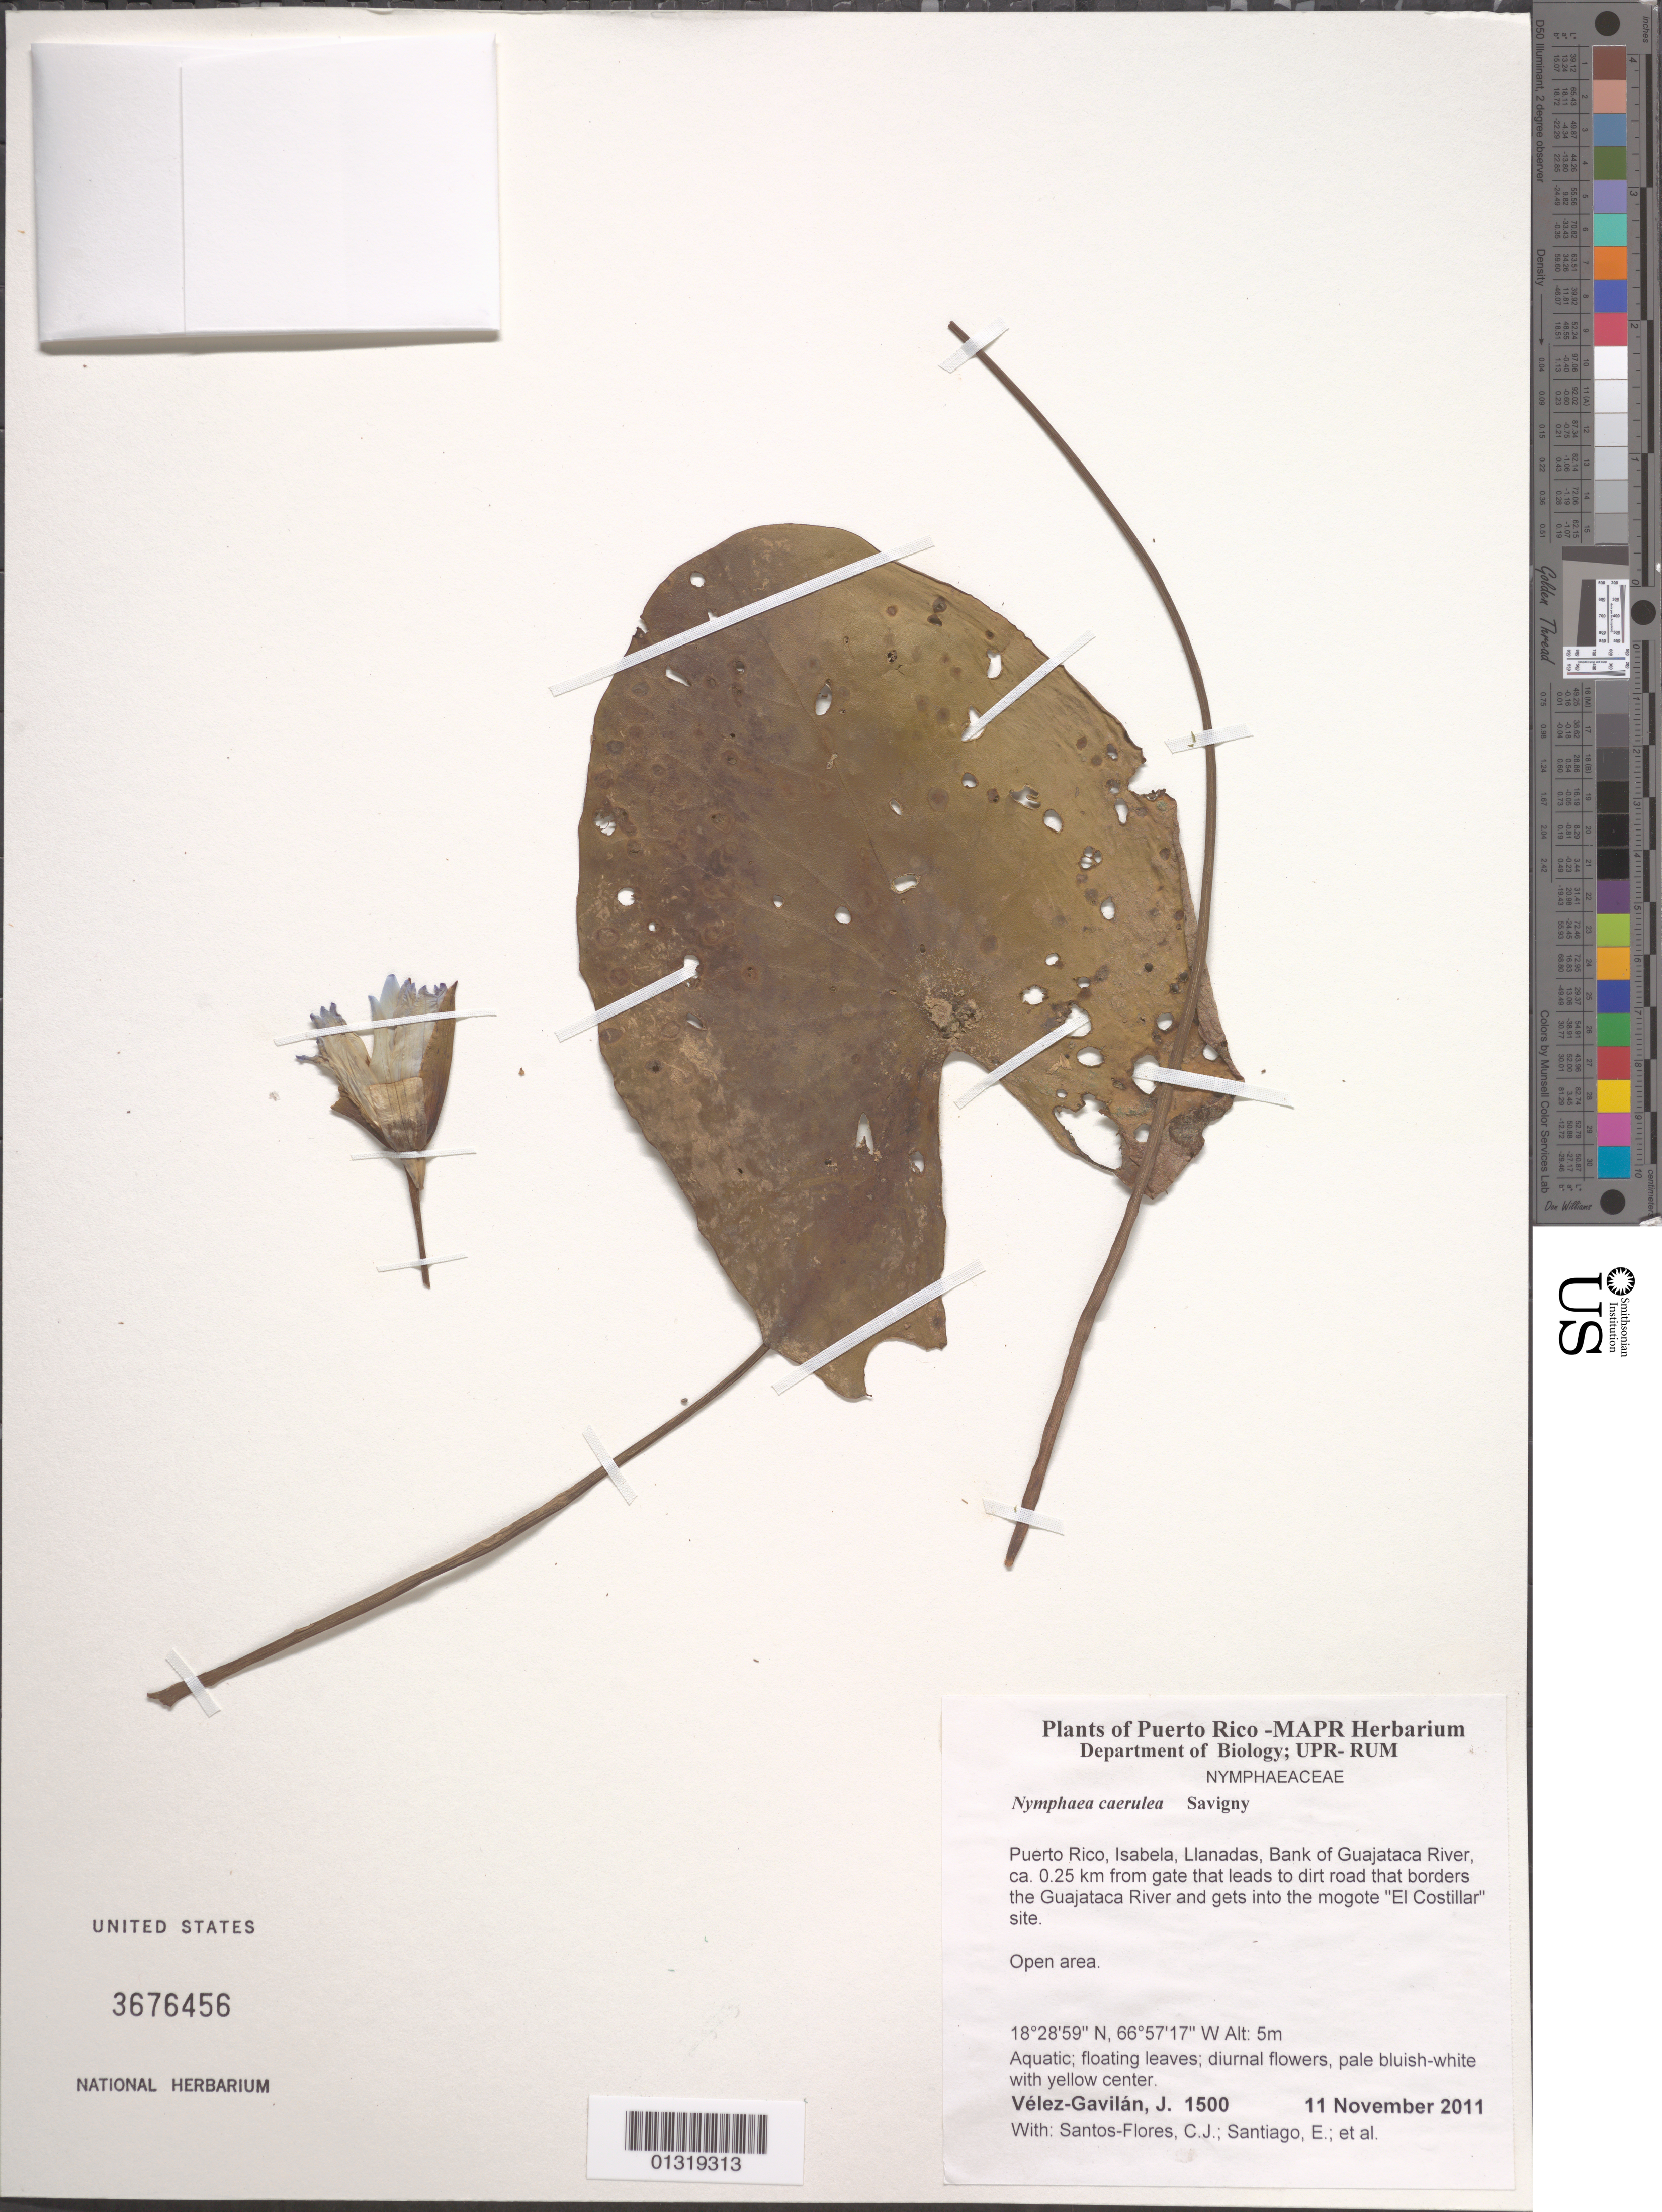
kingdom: Plantae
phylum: Tracheophyta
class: Magnoliopsida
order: Nymphaeales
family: Nymphaeaceae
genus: Nymphaea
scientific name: Nymphaea caerulea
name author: Savigny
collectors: J. Vélez-Gavilán et al.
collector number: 1500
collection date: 2011-11-11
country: Puerto Rico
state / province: Isabela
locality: Llanadas, bank of Guajataca River, c. 0.25 km from gate that leads to dirt road that borders the Guajataca River and gets into the mogote "El Costillar" site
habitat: Open area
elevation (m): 5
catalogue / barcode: US 3676456